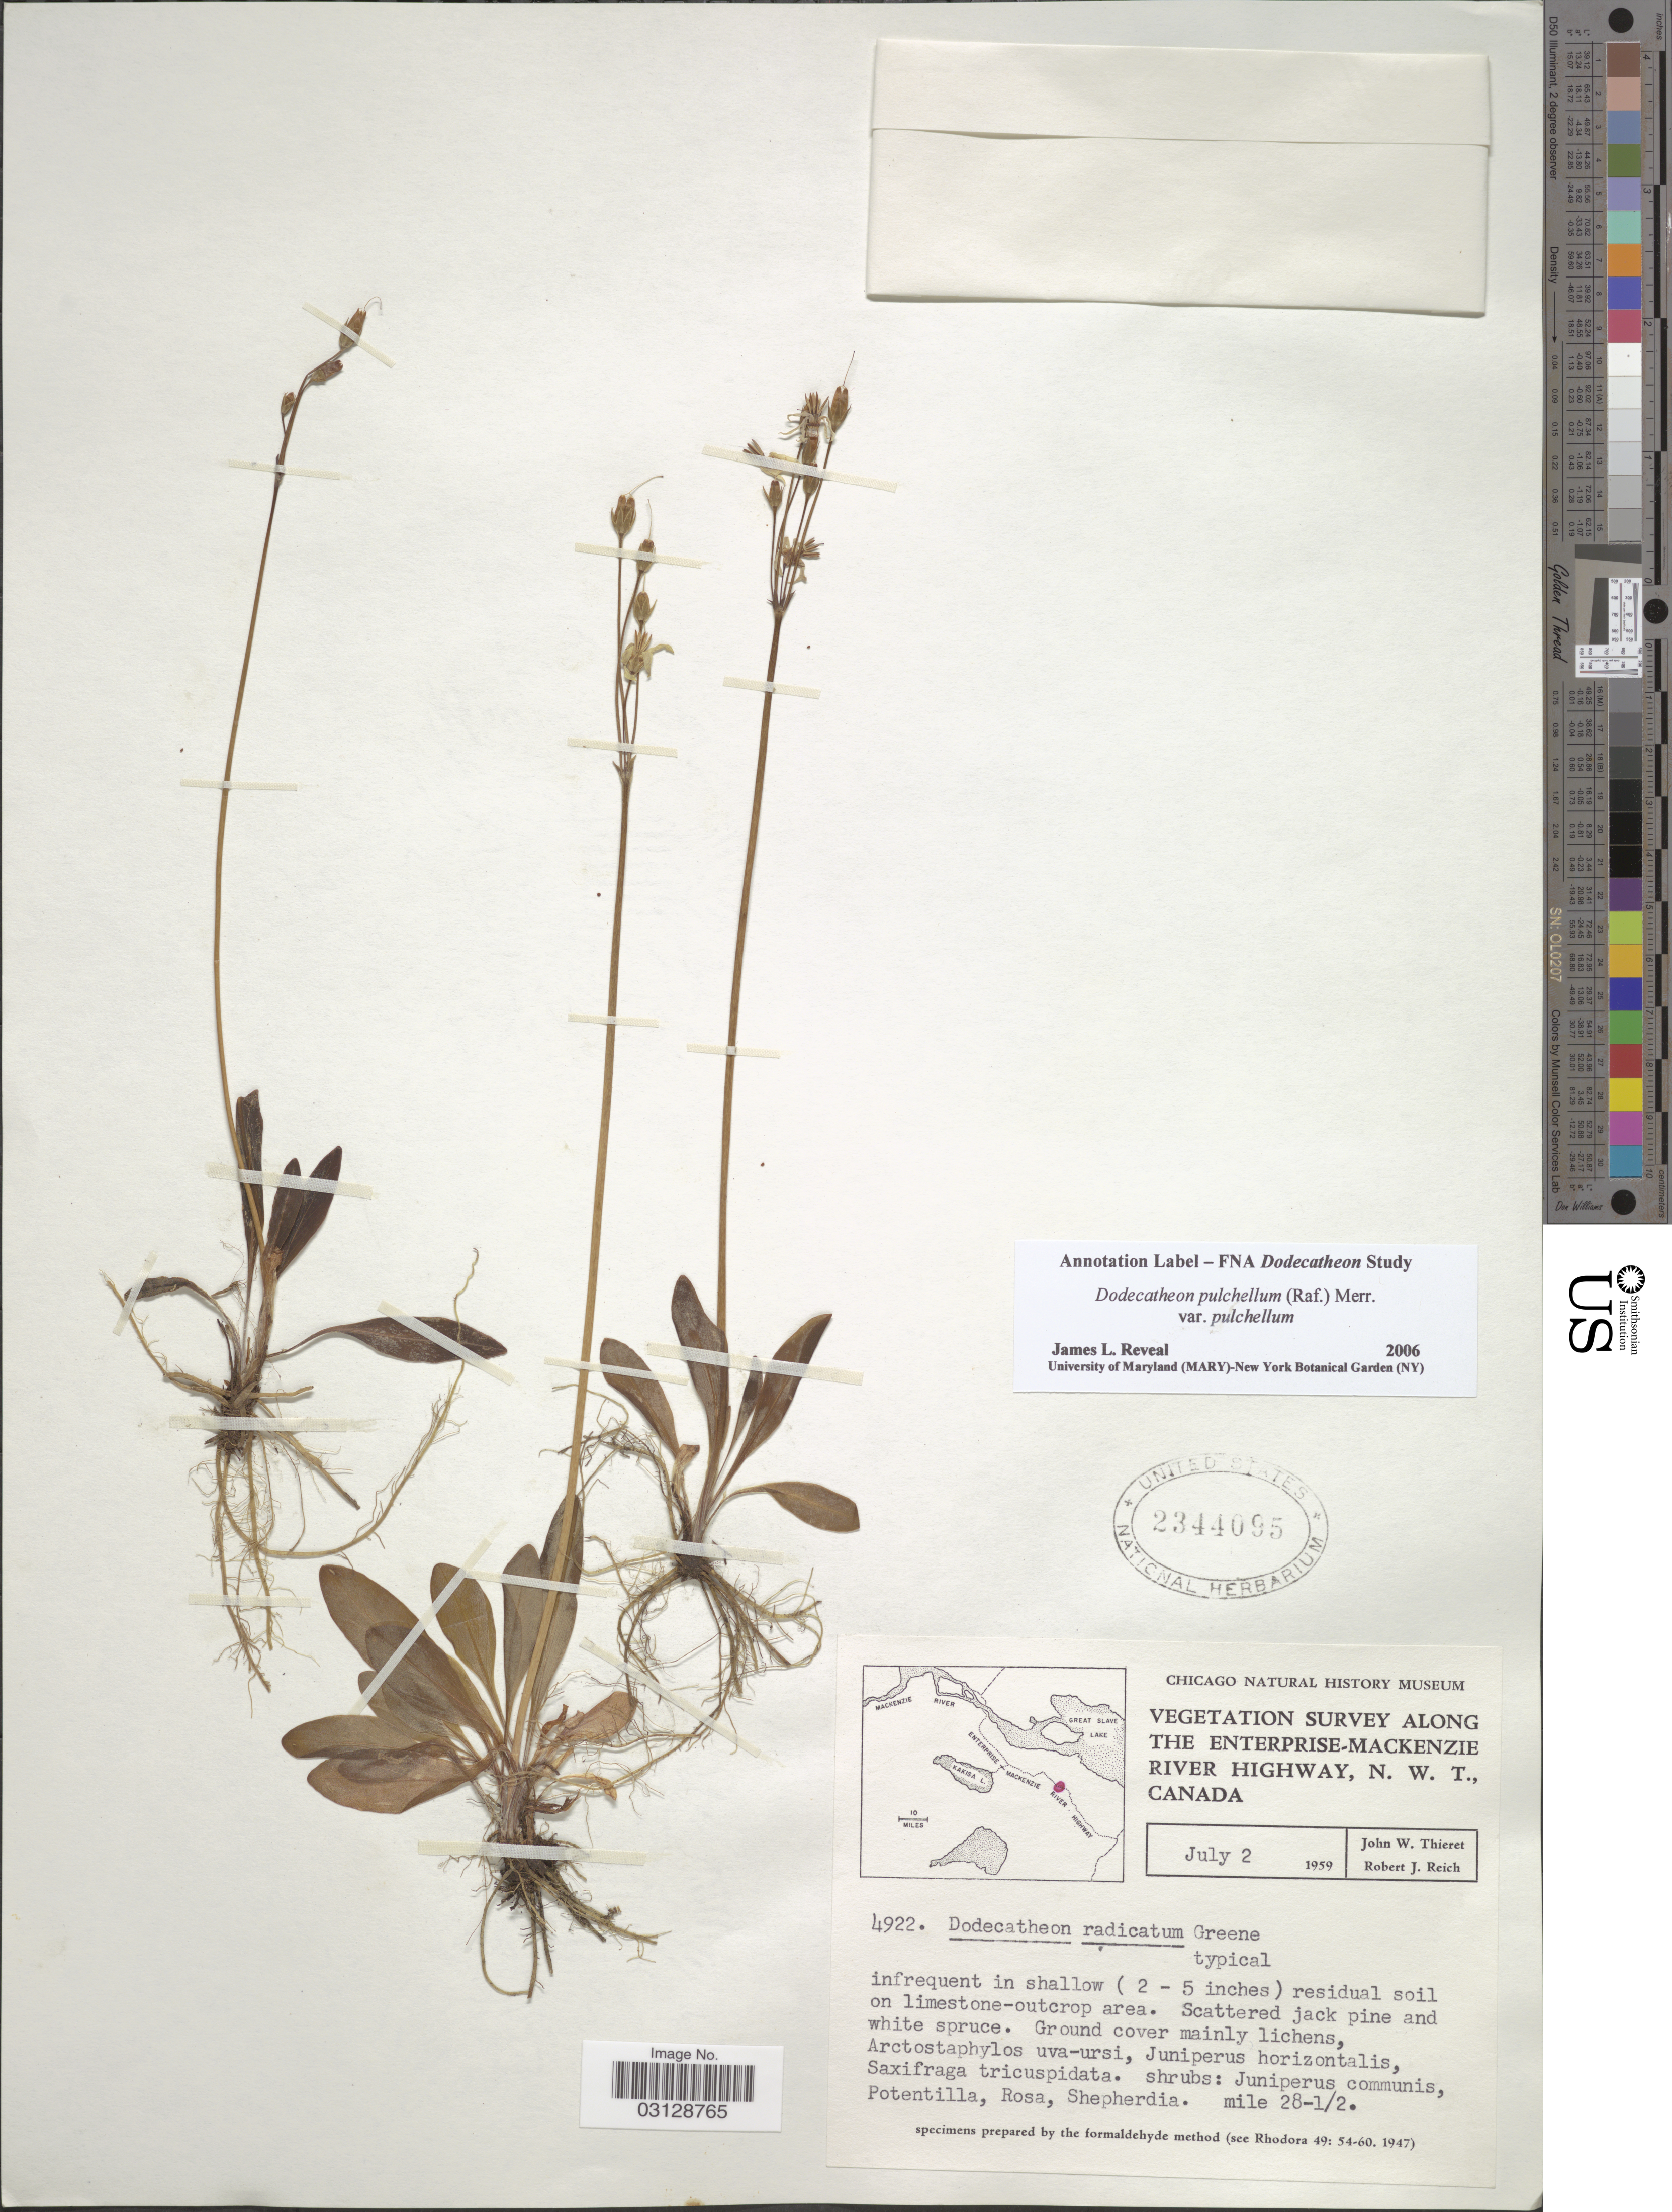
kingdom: Plantae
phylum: Tracheophyta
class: Magnoliopsida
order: Ericales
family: Primulaceae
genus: Dodecatheon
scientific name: Dodecatheon pulchellum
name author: (Raf.) Merr.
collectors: J. W. Thieret & R. Reich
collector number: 4922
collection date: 1959-07-02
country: Canada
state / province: Northwest Territories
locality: Along the Enterprise-Mackenzie River Highway. Mile 28-1/2.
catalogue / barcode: US 2344095